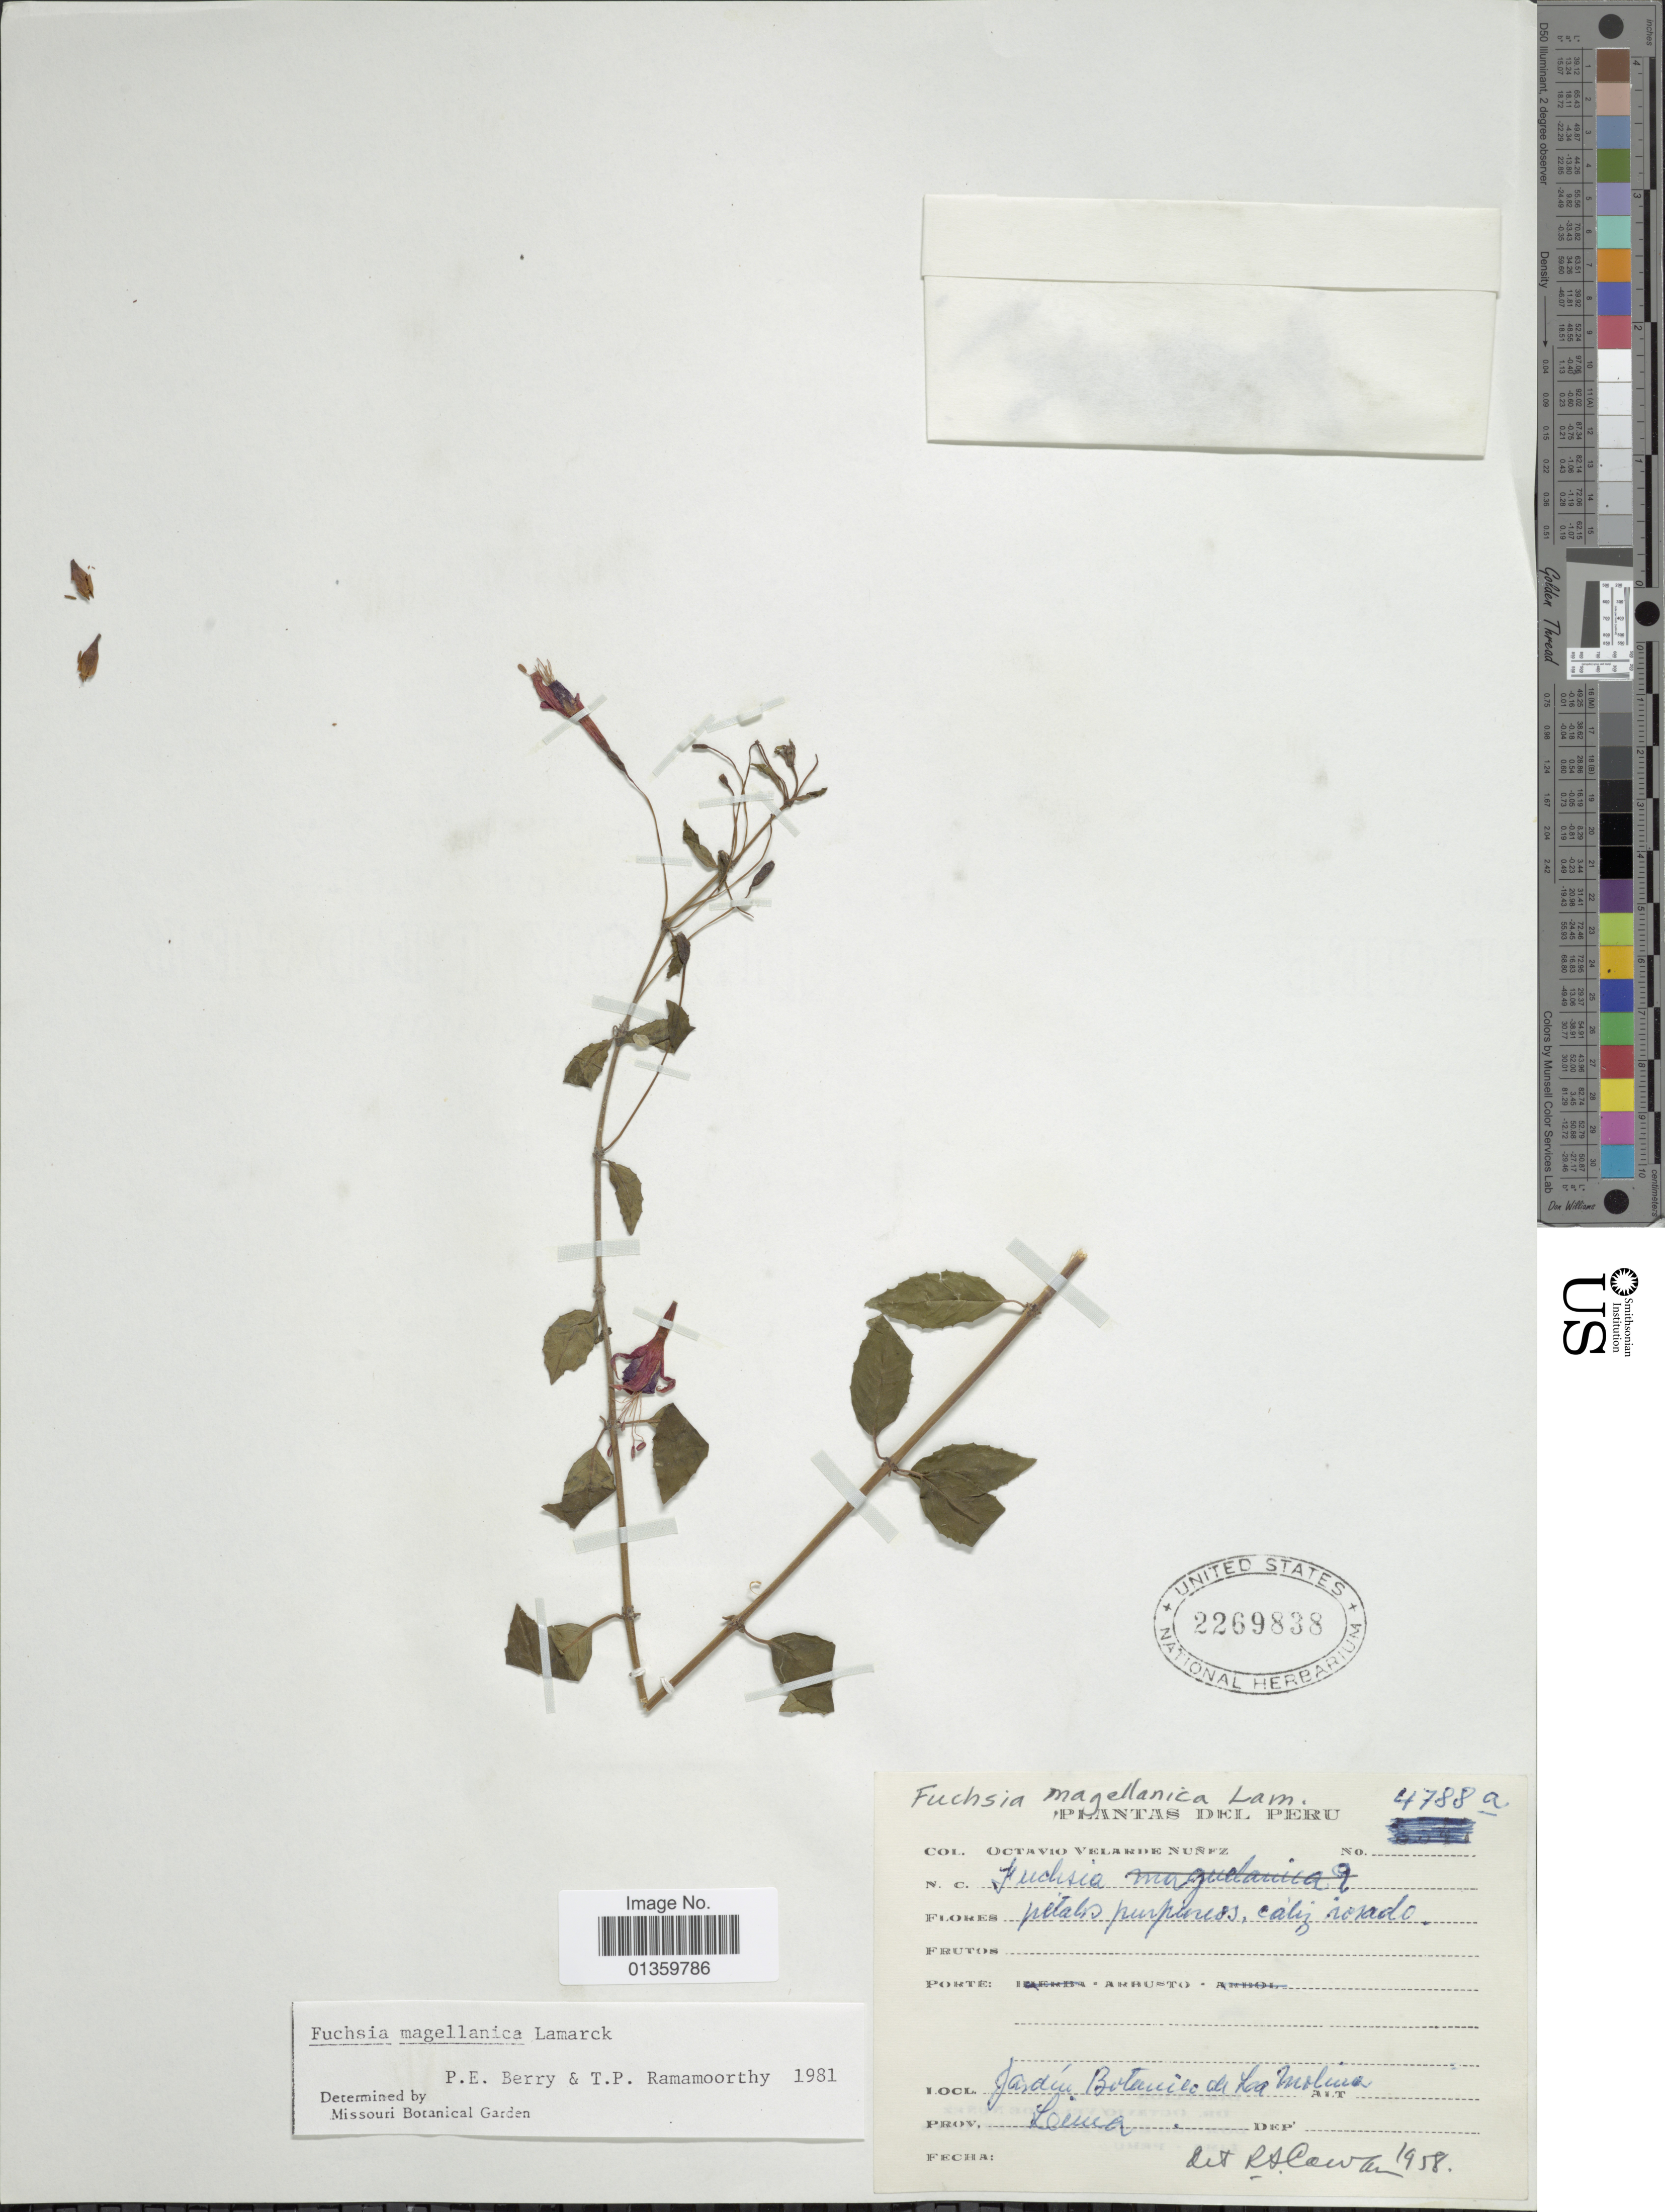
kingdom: Plantae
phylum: Tracheophyta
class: Magnoliopsida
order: Myrtales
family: Onagraceae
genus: Fuchsia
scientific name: Fuchsia magellanica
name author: Lam.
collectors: O. Velarde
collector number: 4788a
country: Peru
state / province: Lima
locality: Jardín Botanico de La Molina, Prov. Lima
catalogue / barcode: US 2269838